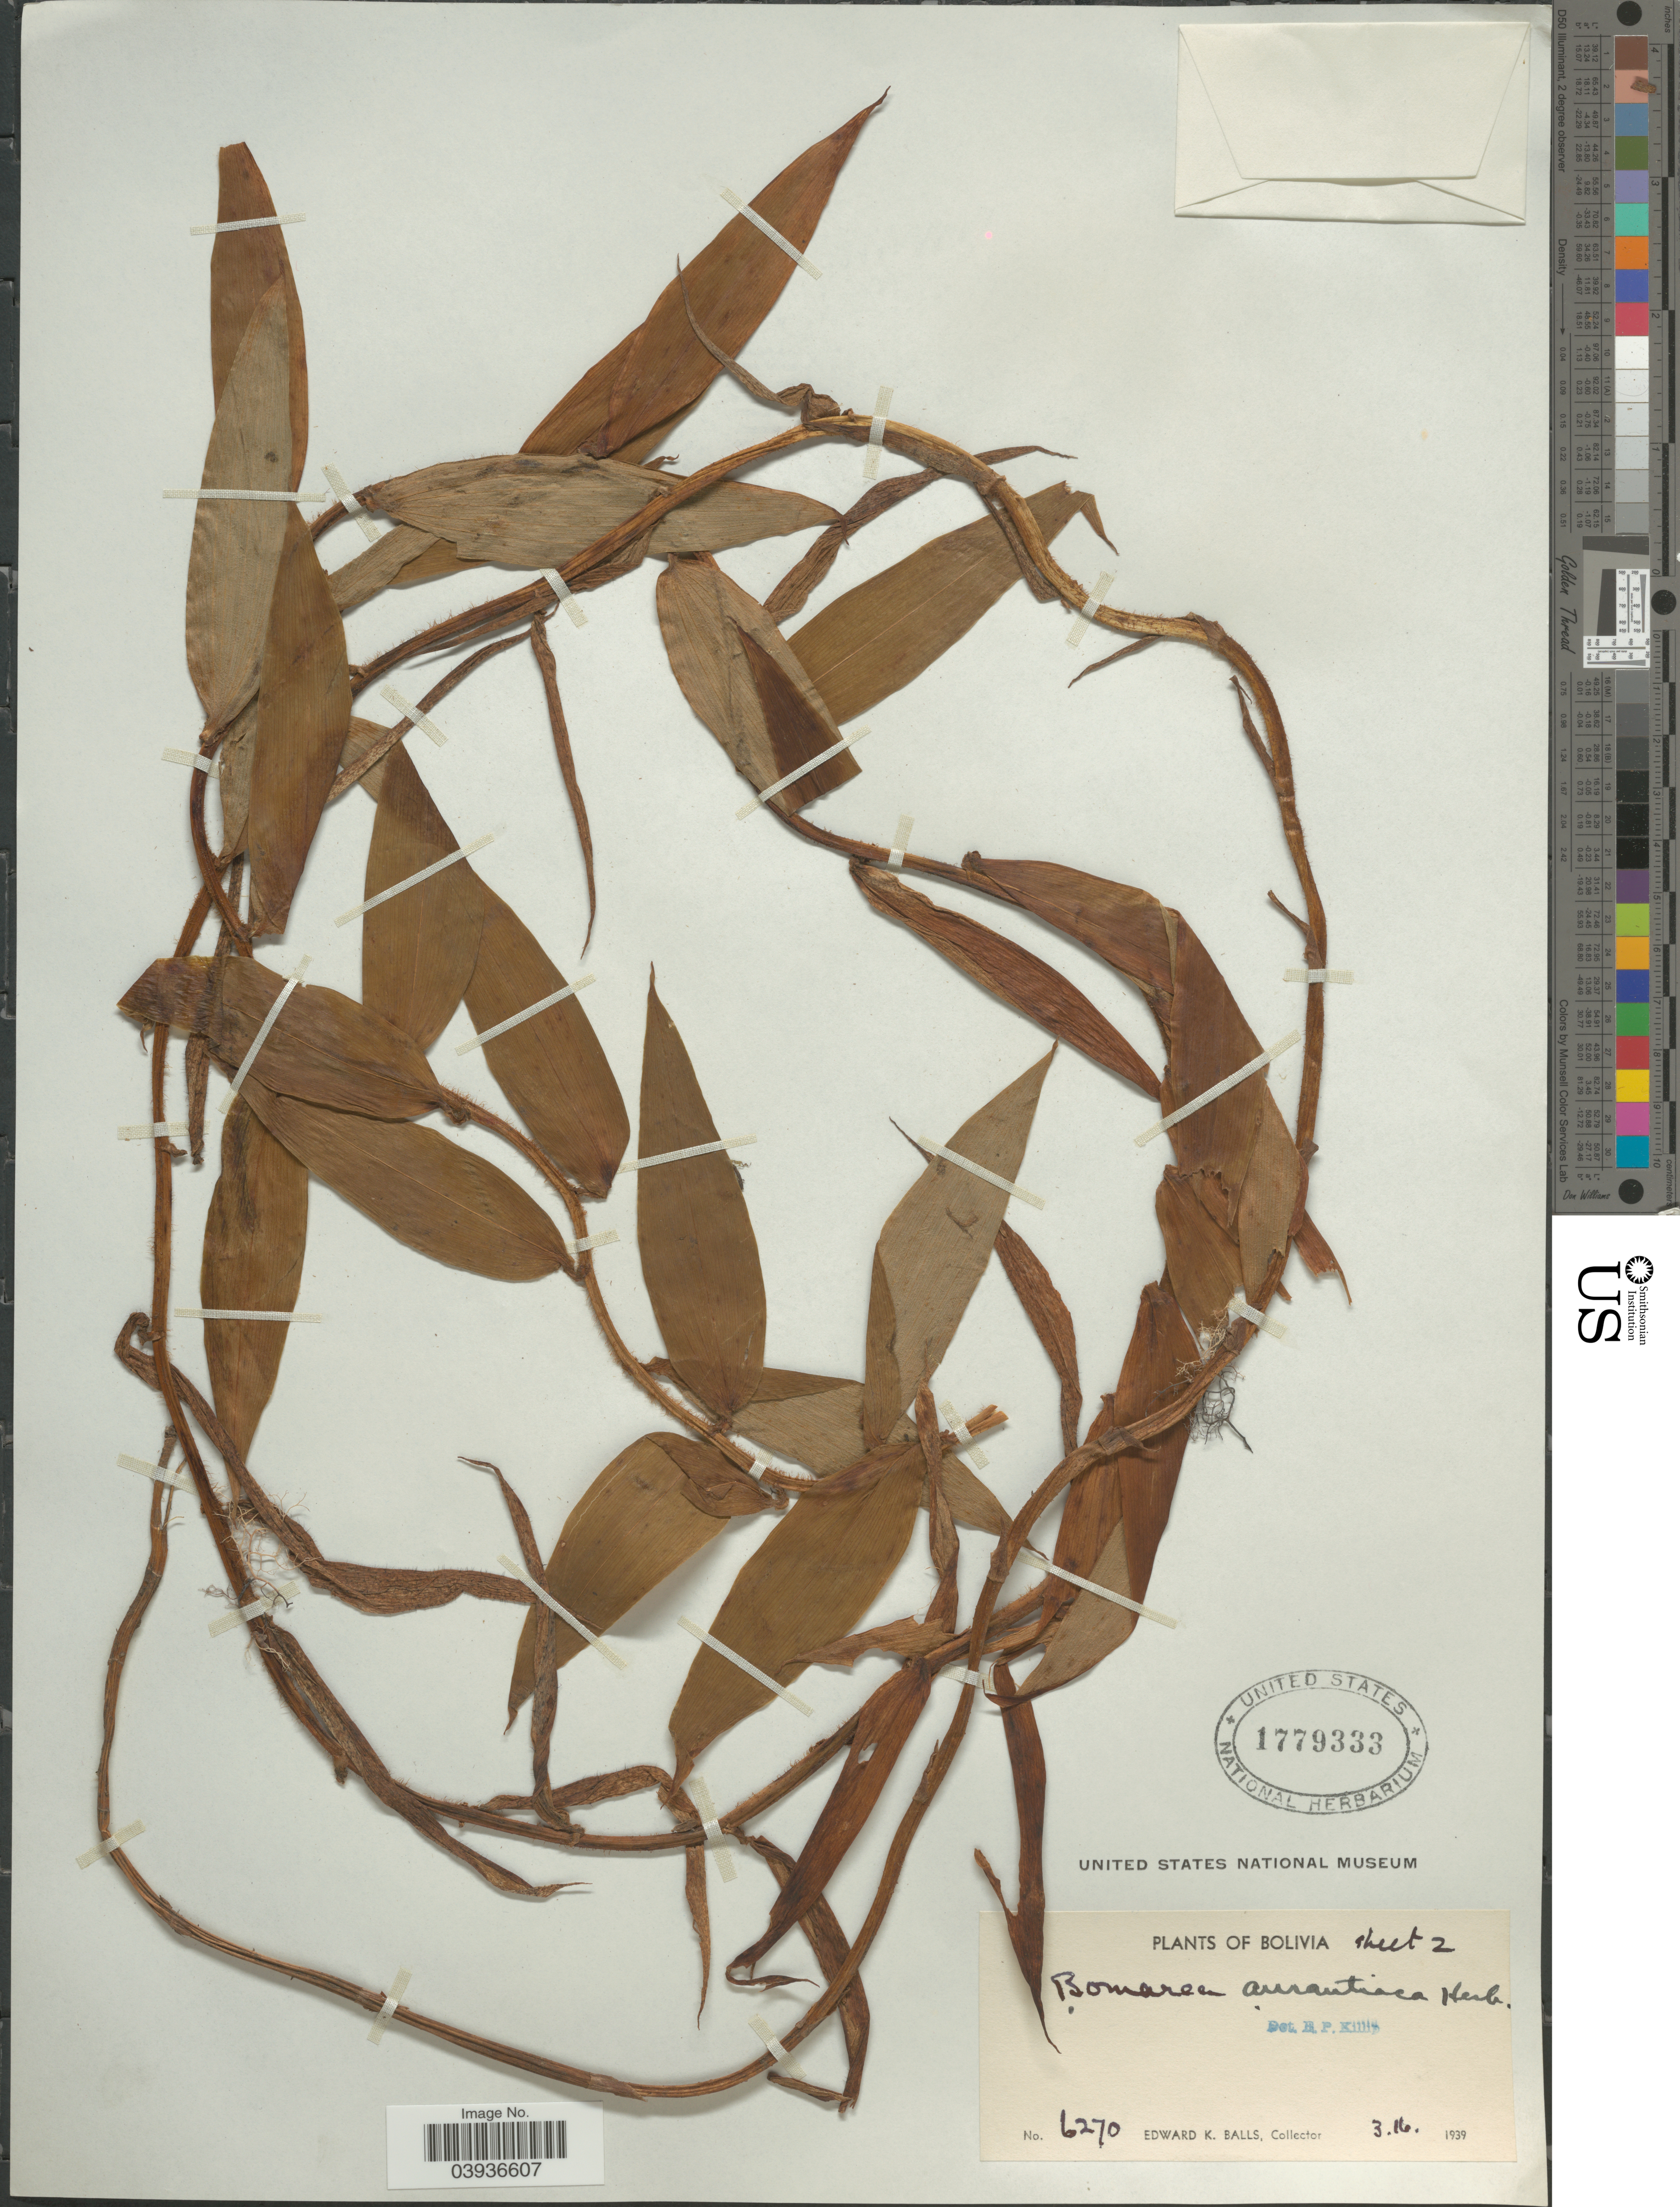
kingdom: Plantae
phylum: Tracheophyta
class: Liliopsida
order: Liliales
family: Alstroemeriaceae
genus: Bomarea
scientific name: Bomarea aurantiaca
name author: Herb.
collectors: E. K. Balls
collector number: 6270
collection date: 1939-03-16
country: Bolivia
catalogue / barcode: US 1779333